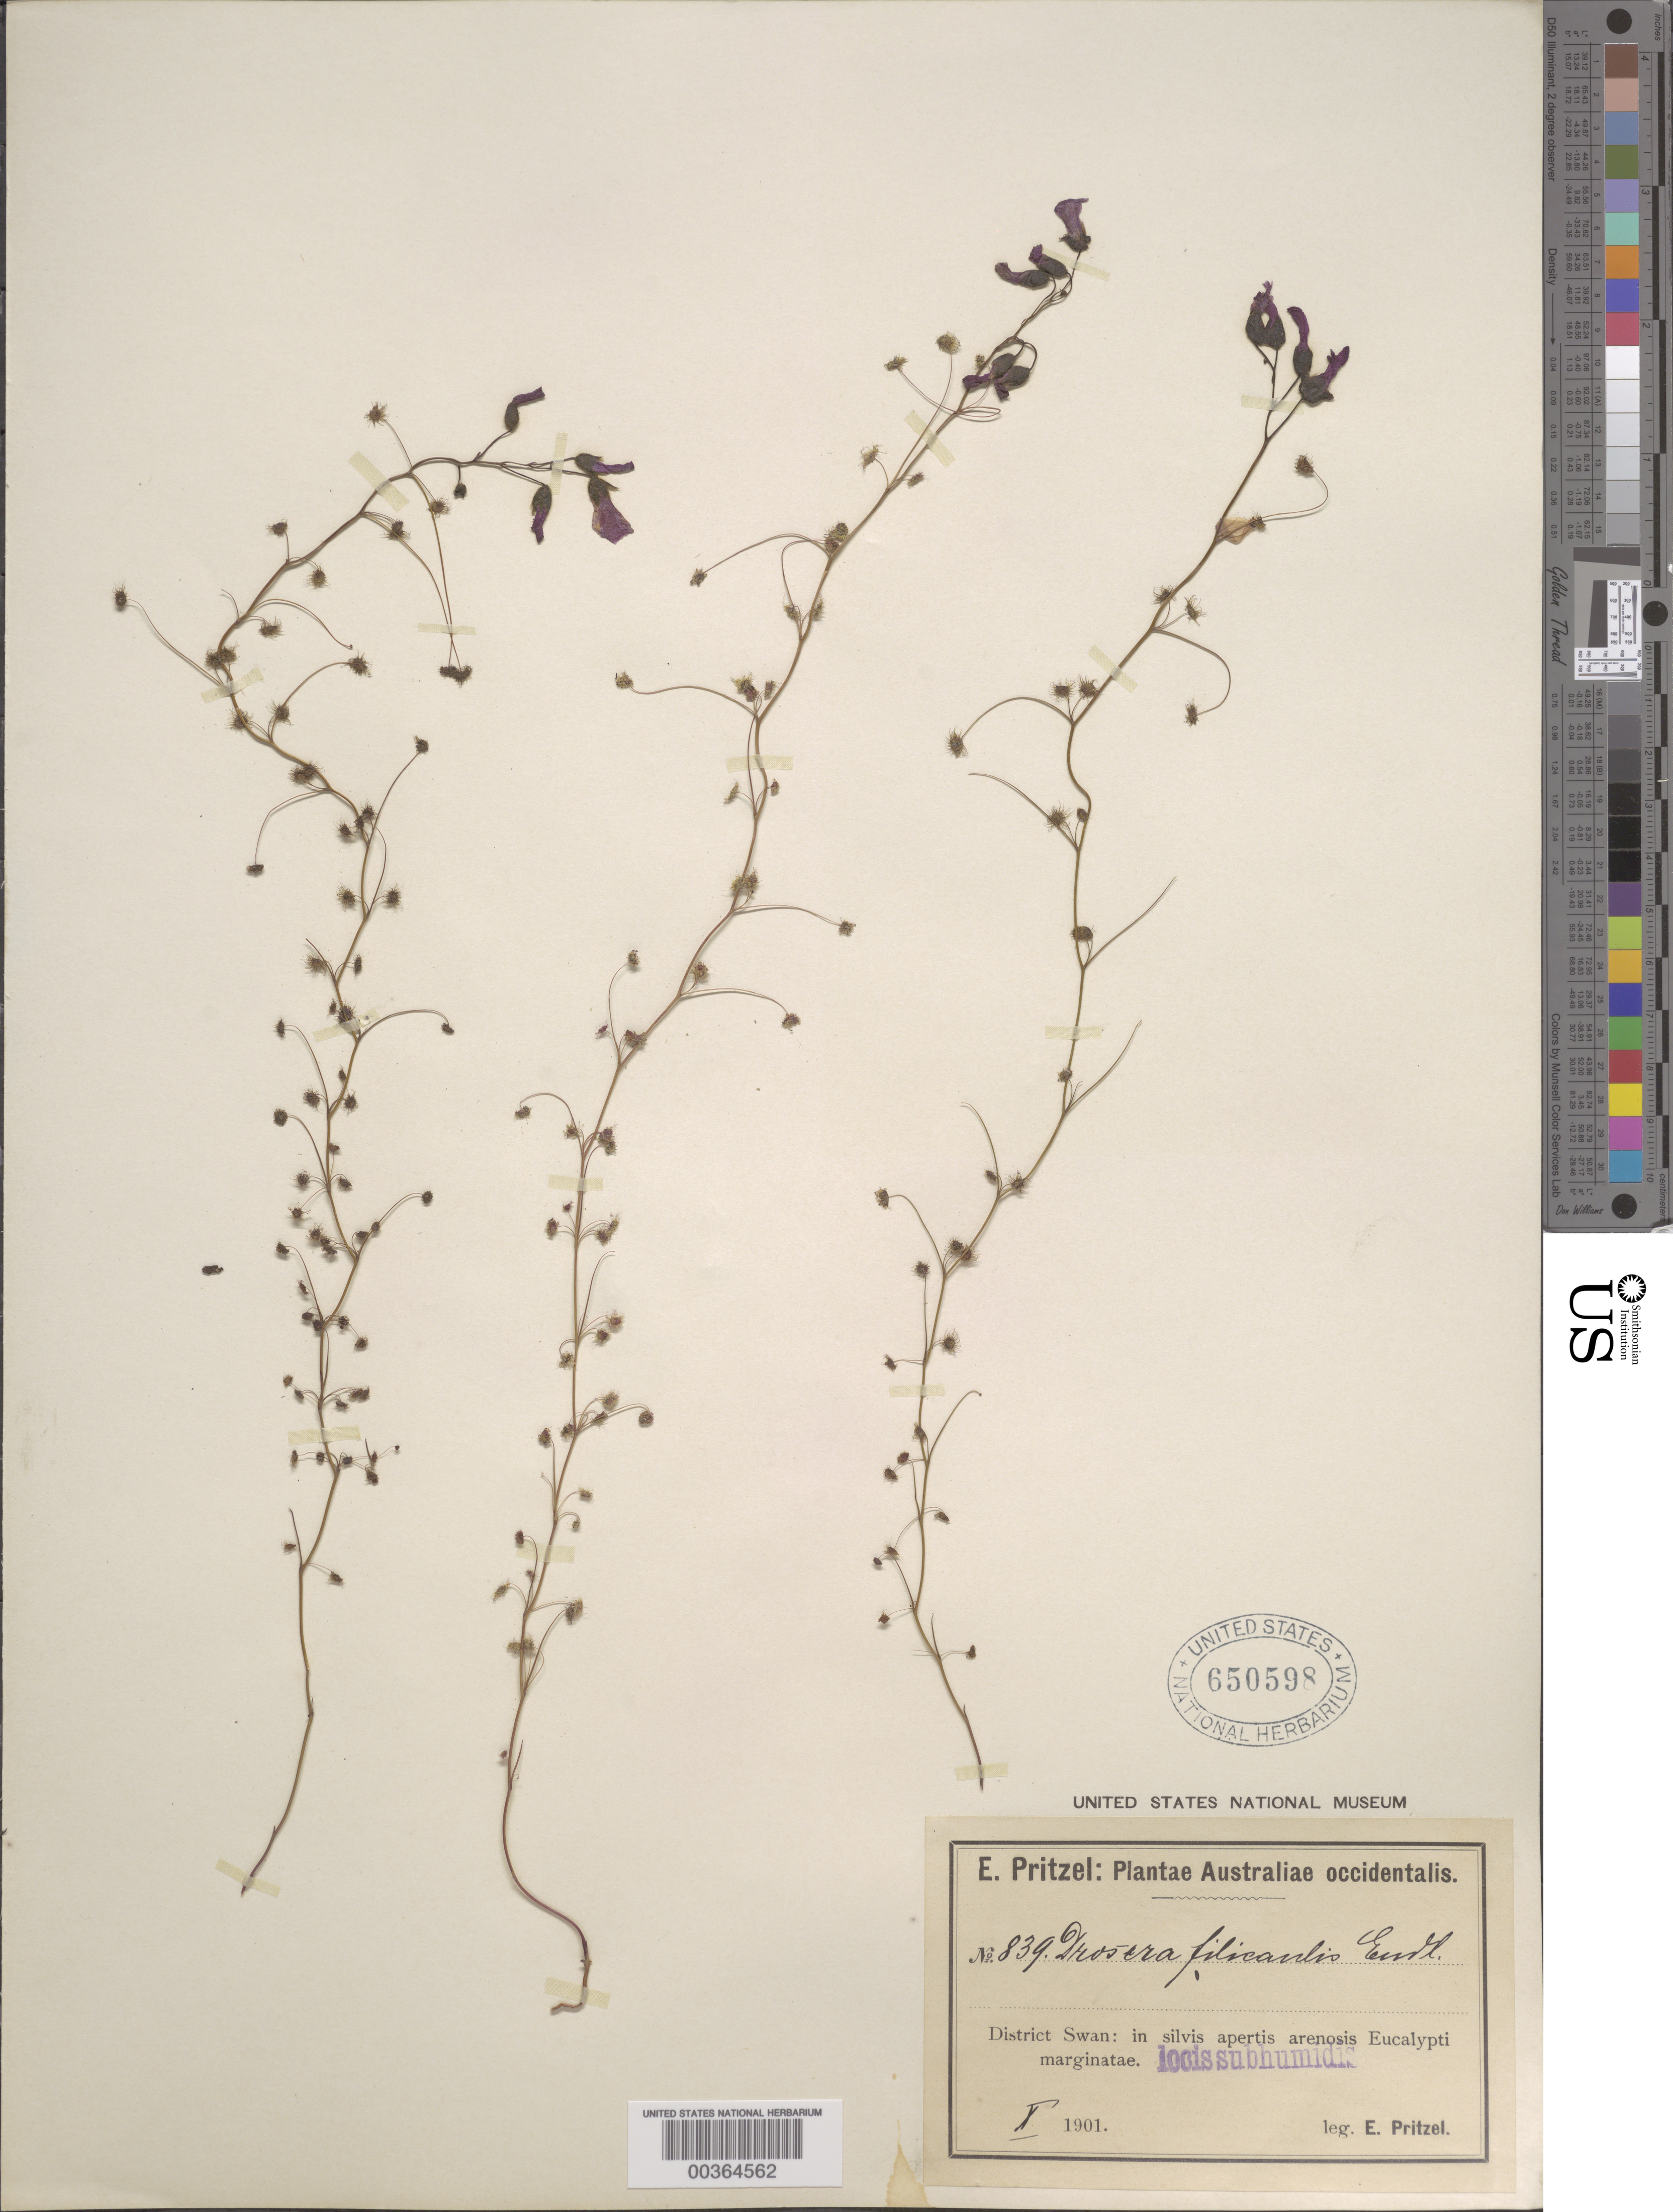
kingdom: Plantae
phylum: Tracheophyta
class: Magnoliopsida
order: Caryophyllales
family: Droseraceae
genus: Drosera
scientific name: Drosera filicaulis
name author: Endl.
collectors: E. G. Pritzel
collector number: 839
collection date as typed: Oct 1901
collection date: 1901-10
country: Australia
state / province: Western Australia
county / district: Swan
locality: Swan district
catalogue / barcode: US 650598